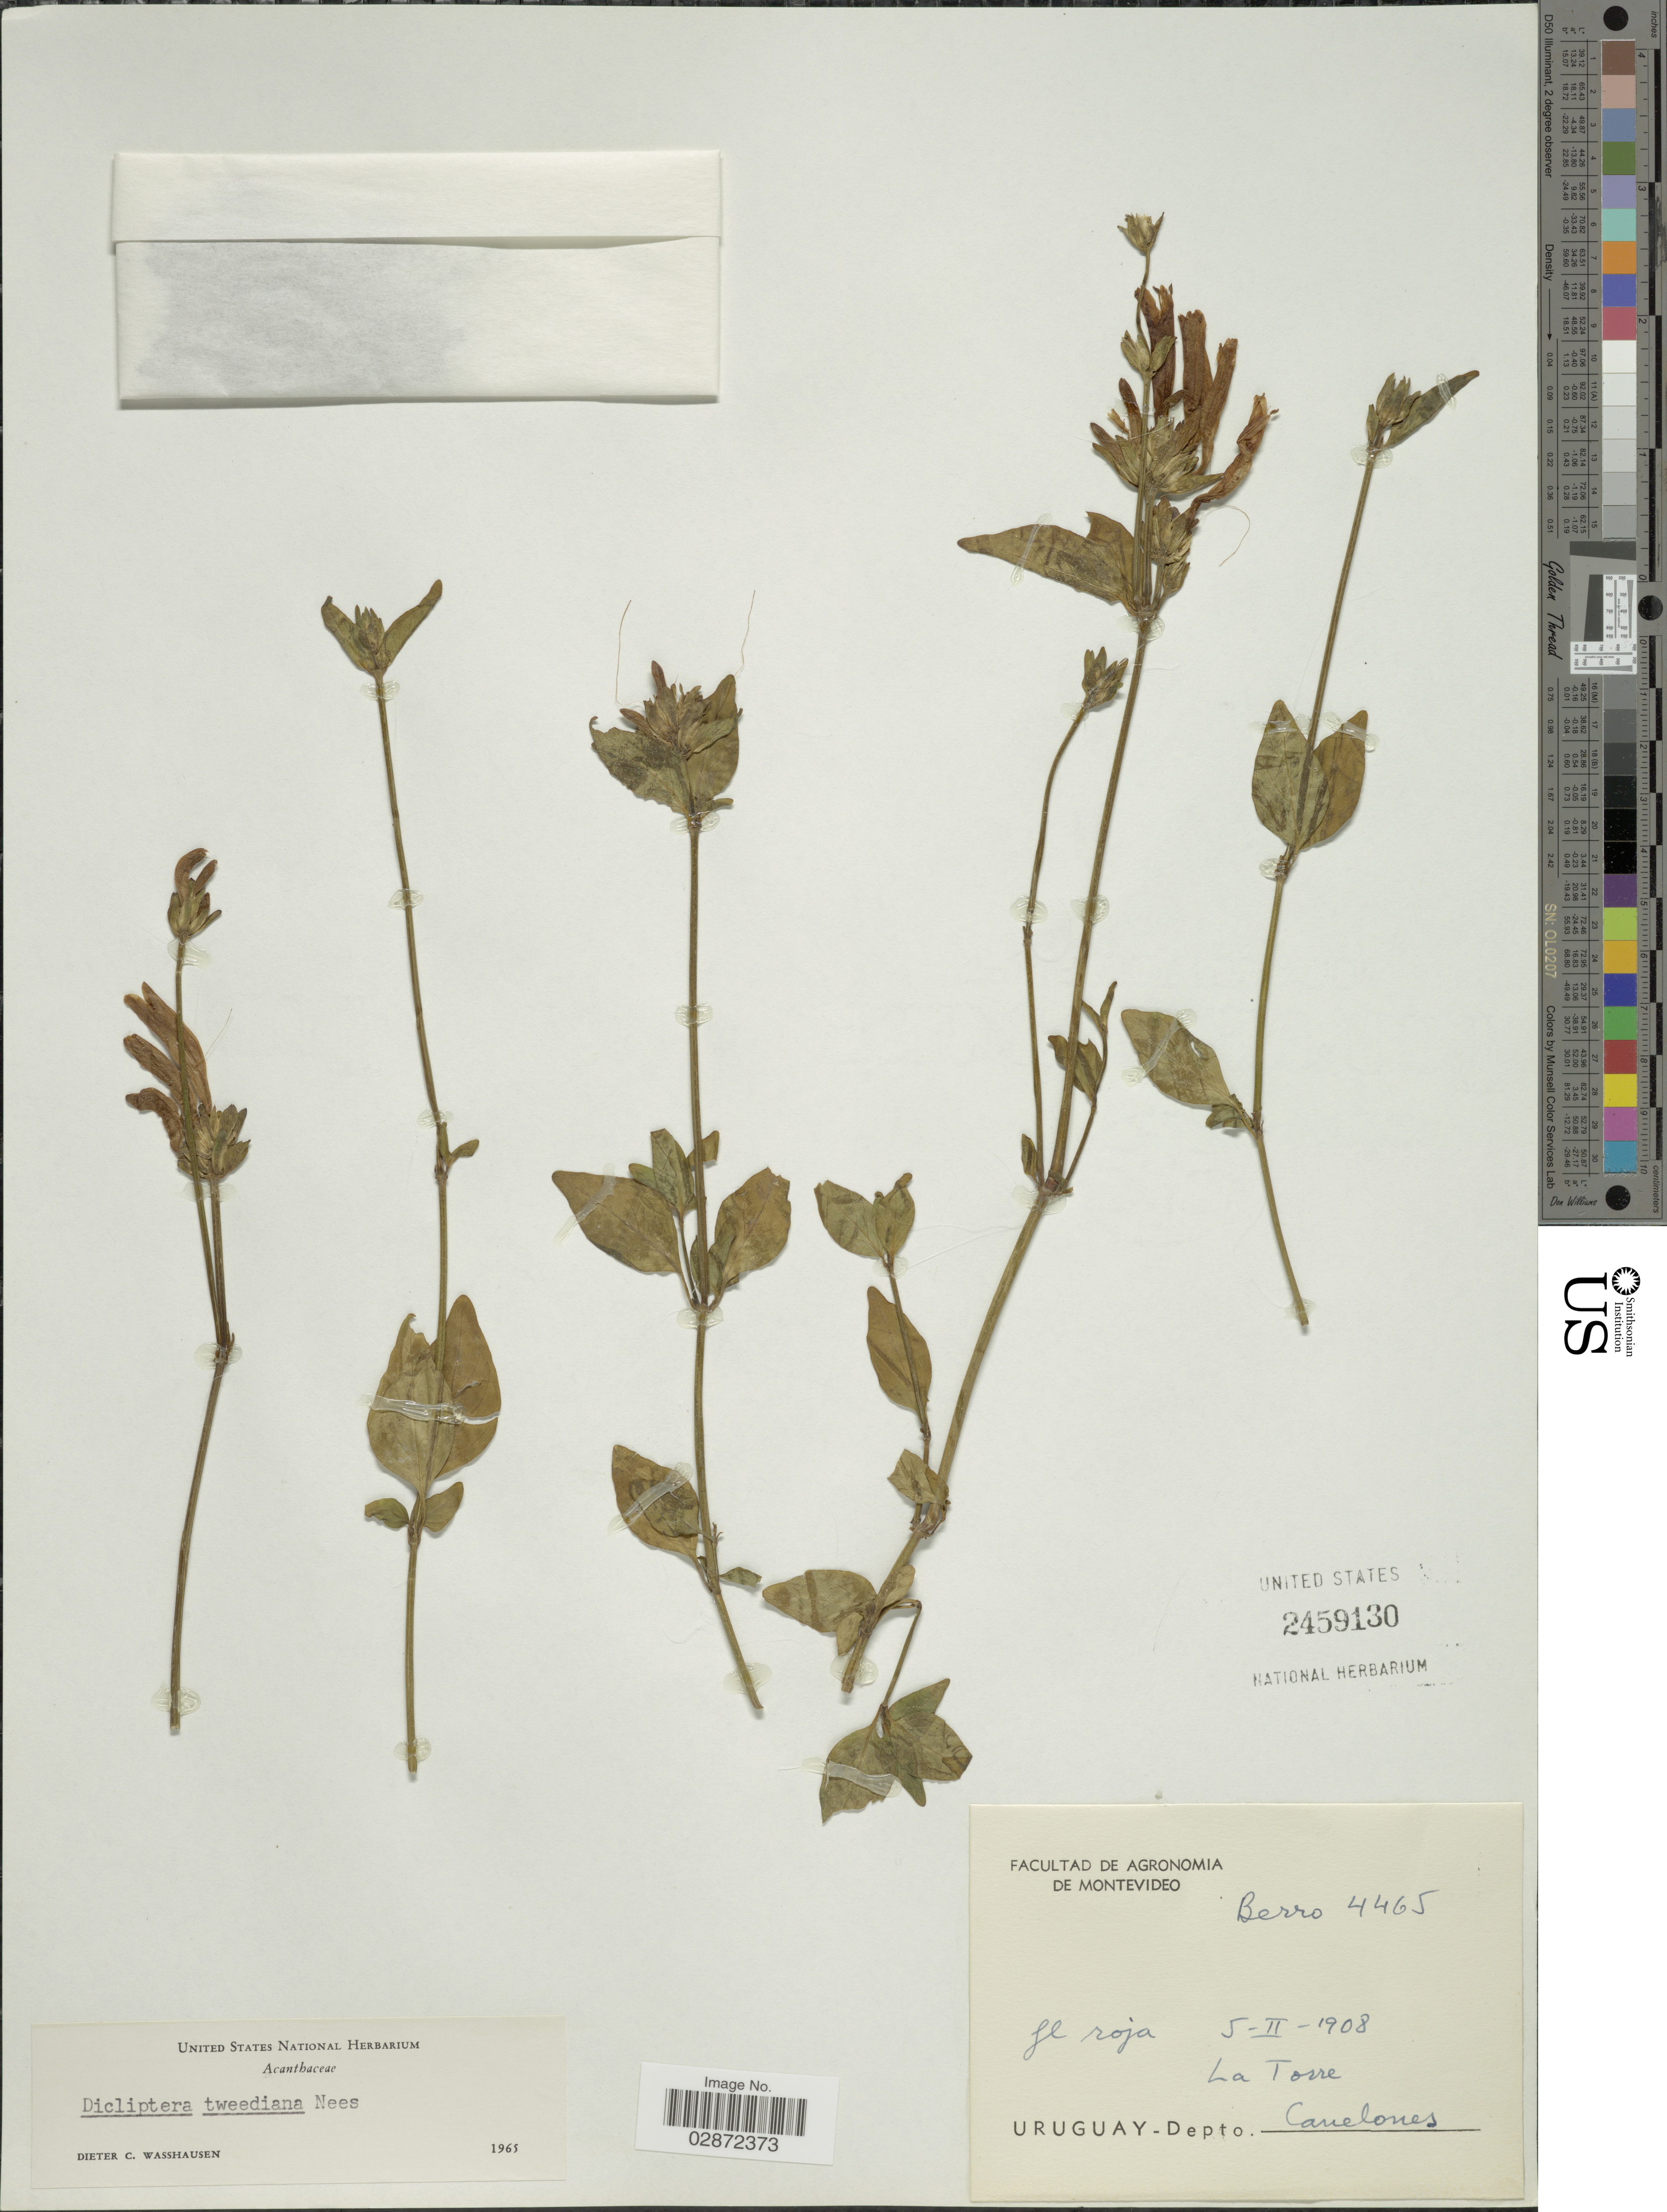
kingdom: Plantae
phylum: Tracheophyta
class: Magnoliopsida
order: Lamiales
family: Acanthaceae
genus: Dicliptera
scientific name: Dicliptera squarrosa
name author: Nees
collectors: Berro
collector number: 4465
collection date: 1908-02-05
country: Uruguay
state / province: Canelones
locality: La Torre. Depto. Canelones.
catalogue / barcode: US 2459130